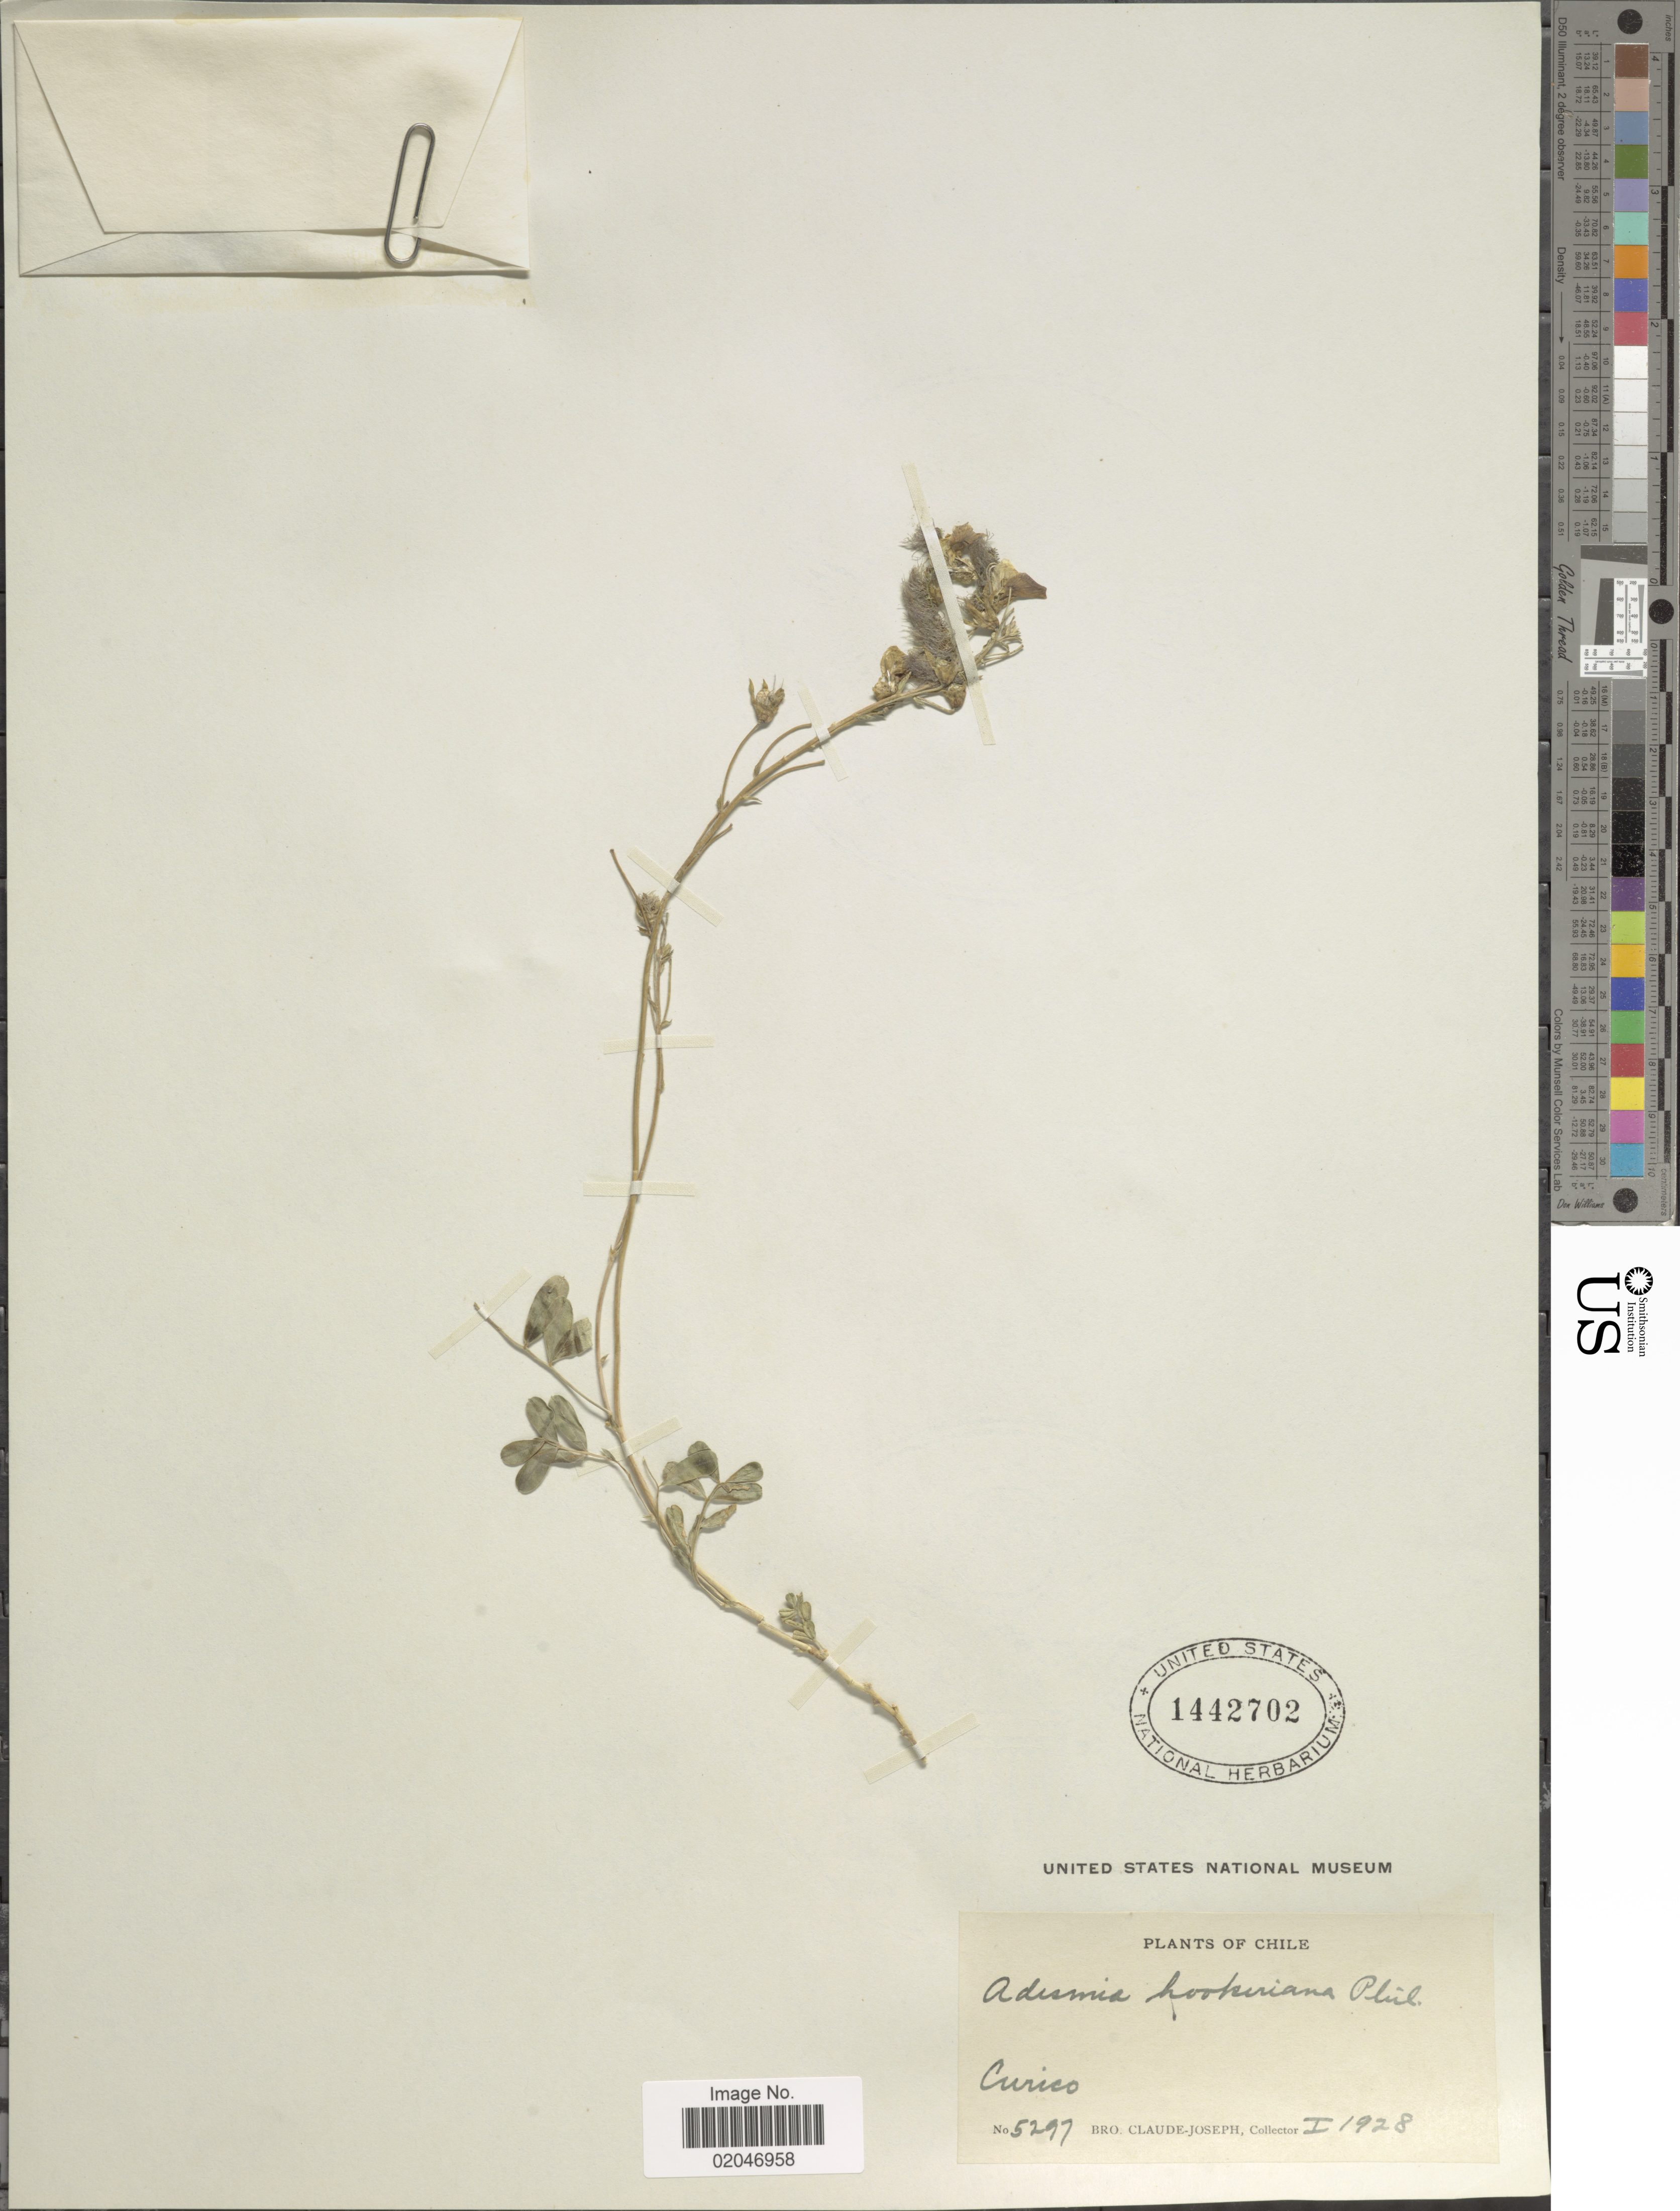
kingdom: Plantae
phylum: Tracheophyta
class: Magnoliopsida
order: Fabales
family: Fabaceae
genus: Adesmia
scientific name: Adesmia hookeriana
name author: Gillies ex Hook.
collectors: Bro. Claude-Joseph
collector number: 5297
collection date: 1928-01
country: Chile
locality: Curico.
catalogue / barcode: US 1442702